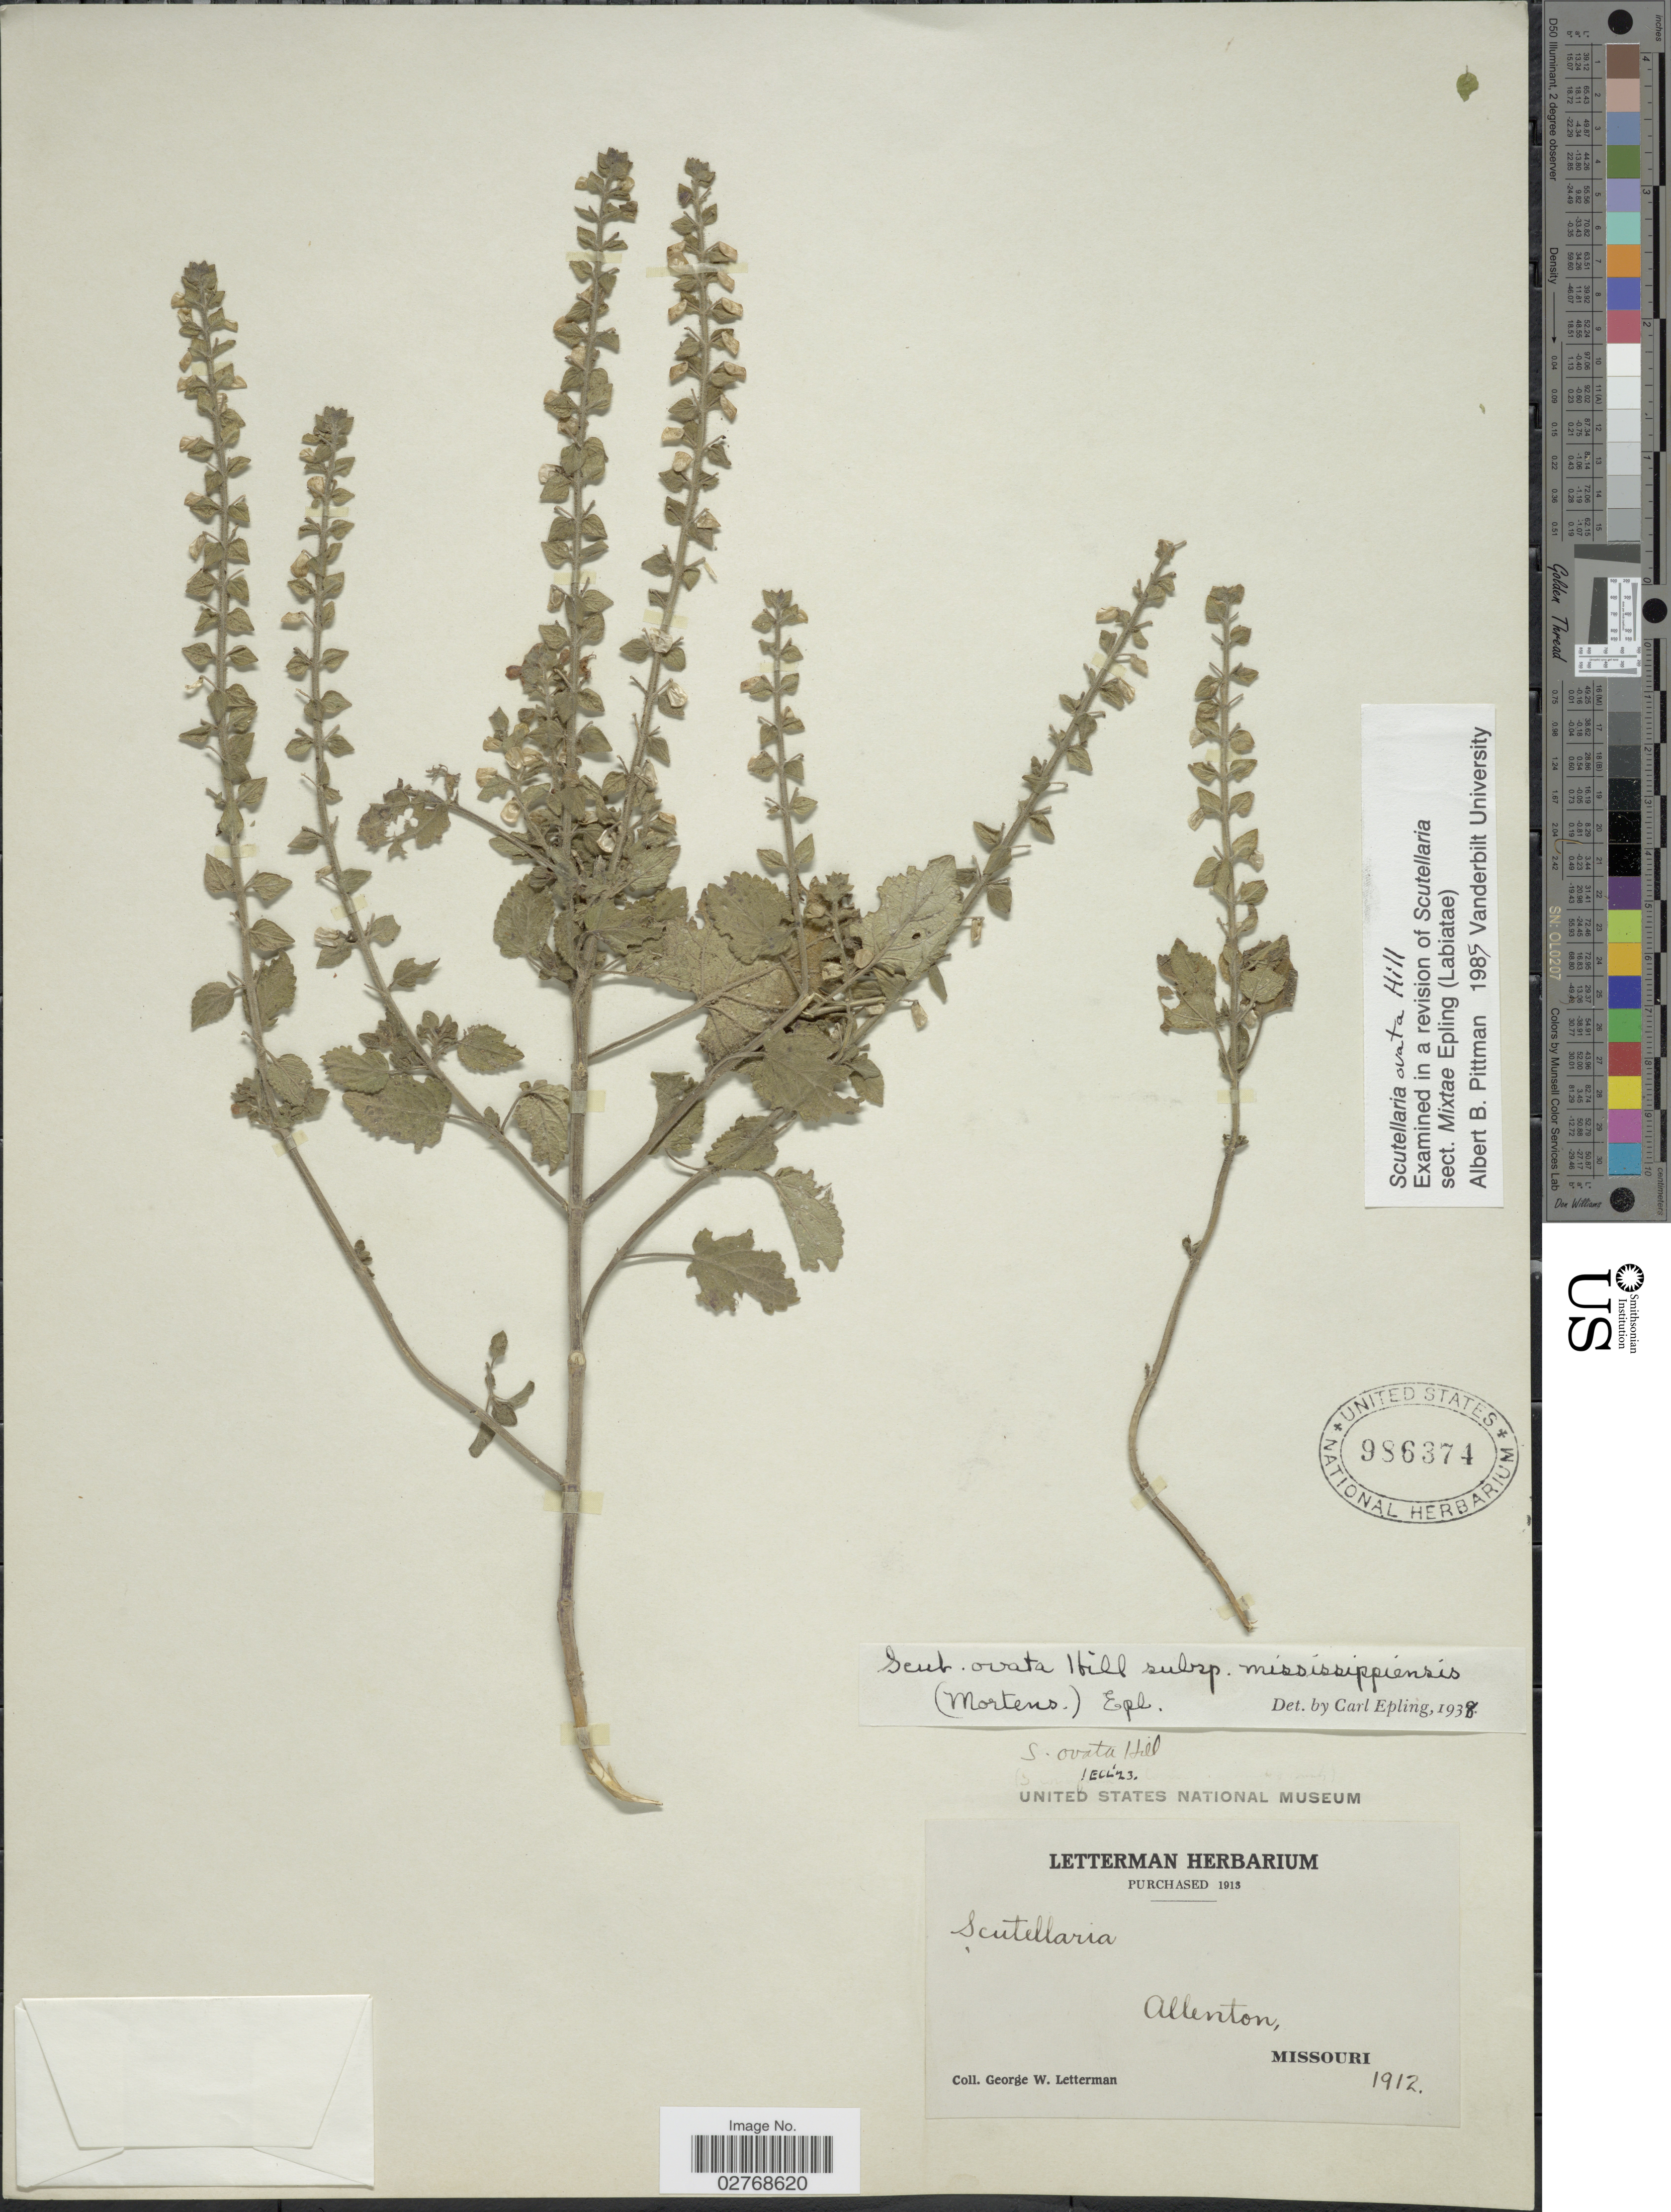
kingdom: Plantae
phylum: Tracheophyta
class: Magnoliopsida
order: Lamiales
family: Lamiaceae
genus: Scutellaria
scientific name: Scutellaria ovata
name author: Hill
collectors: G. W. Letterman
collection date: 1912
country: United States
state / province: Missouri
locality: Allenton.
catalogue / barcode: US 986374